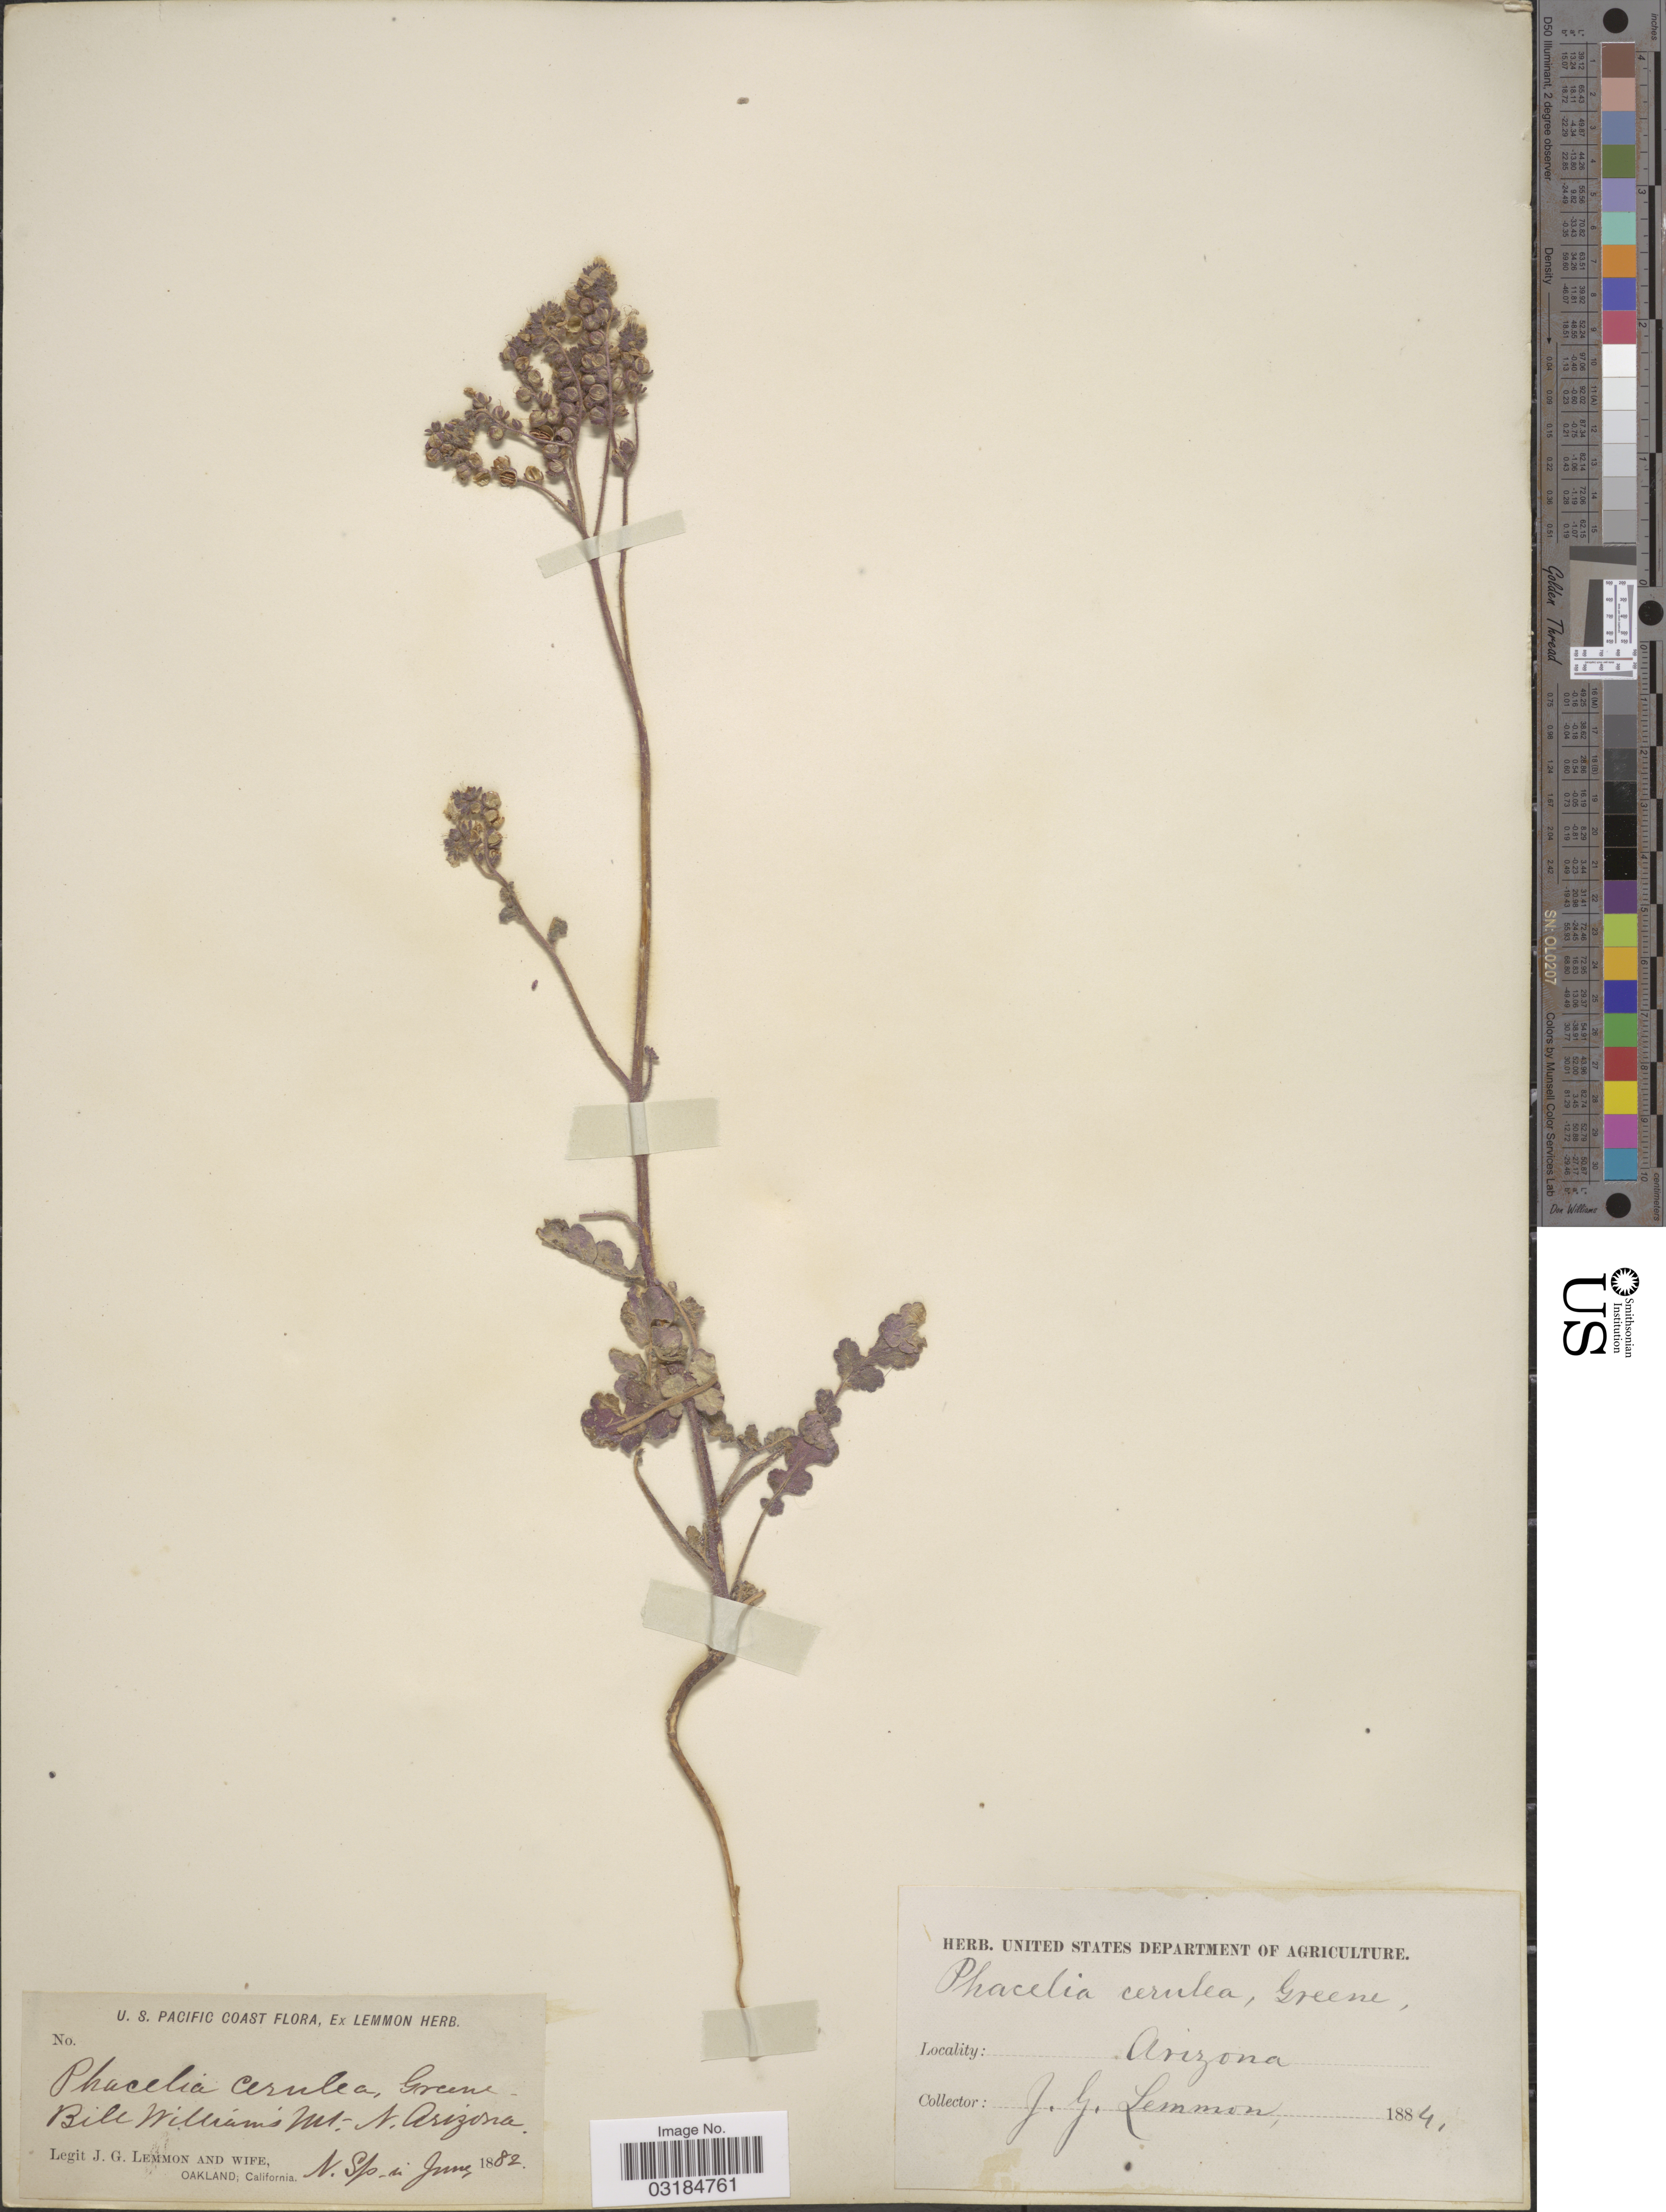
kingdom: Plantae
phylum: Tracheophyta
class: Magnoliopsida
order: Boraginales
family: Hydrophyllaceae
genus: Phacelia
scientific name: Phacelia caerulea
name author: Greene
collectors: J. Lemmon & Mrs. J. G. Lemmon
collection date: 1884-06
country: United States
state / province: Arizona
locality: Bill Williams Mt., S. Arizona.